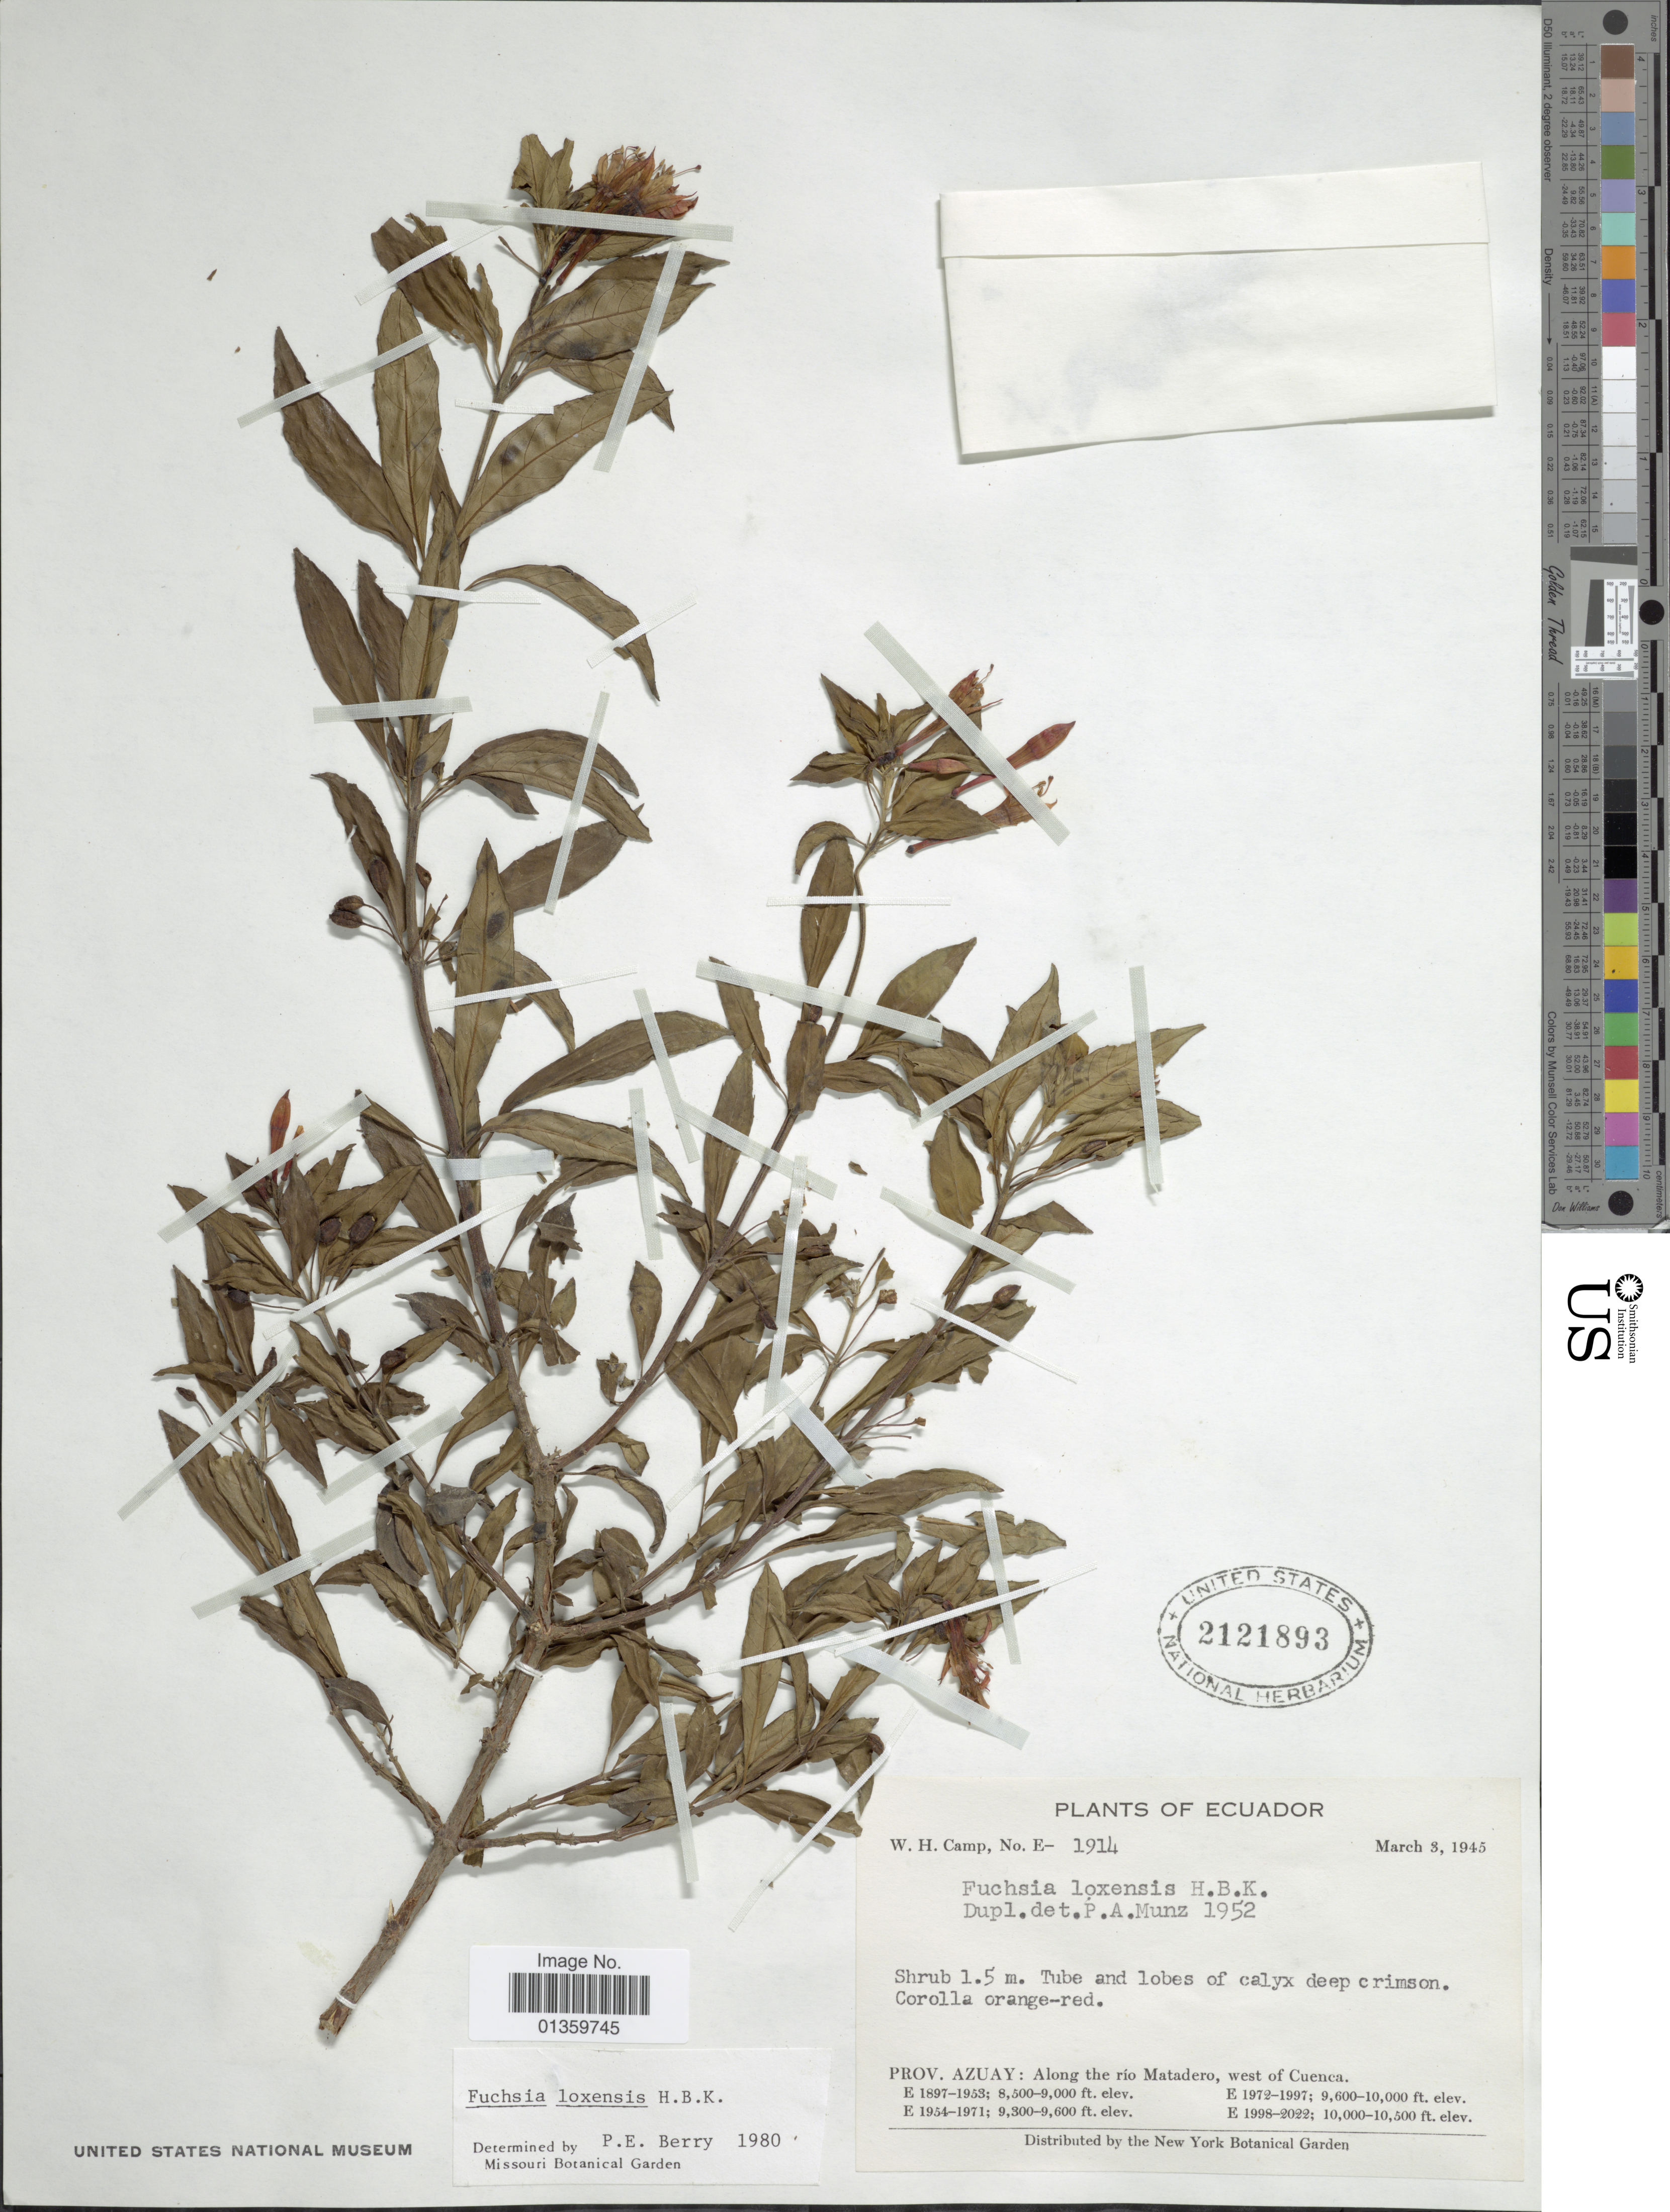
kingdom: Plantae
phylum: Tracheophyta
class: Magnoliopsida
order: Myrtales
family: Onagraceae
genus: Fuchsia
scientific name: Fuchsia loxensis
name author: Kunth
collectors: W. H. Camp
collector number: E-1914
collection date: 1945-03-03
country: Ecuador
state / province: Azuay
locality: Along the río Matadero, west of Cuenca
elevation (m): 2591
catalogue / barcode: US 2121893